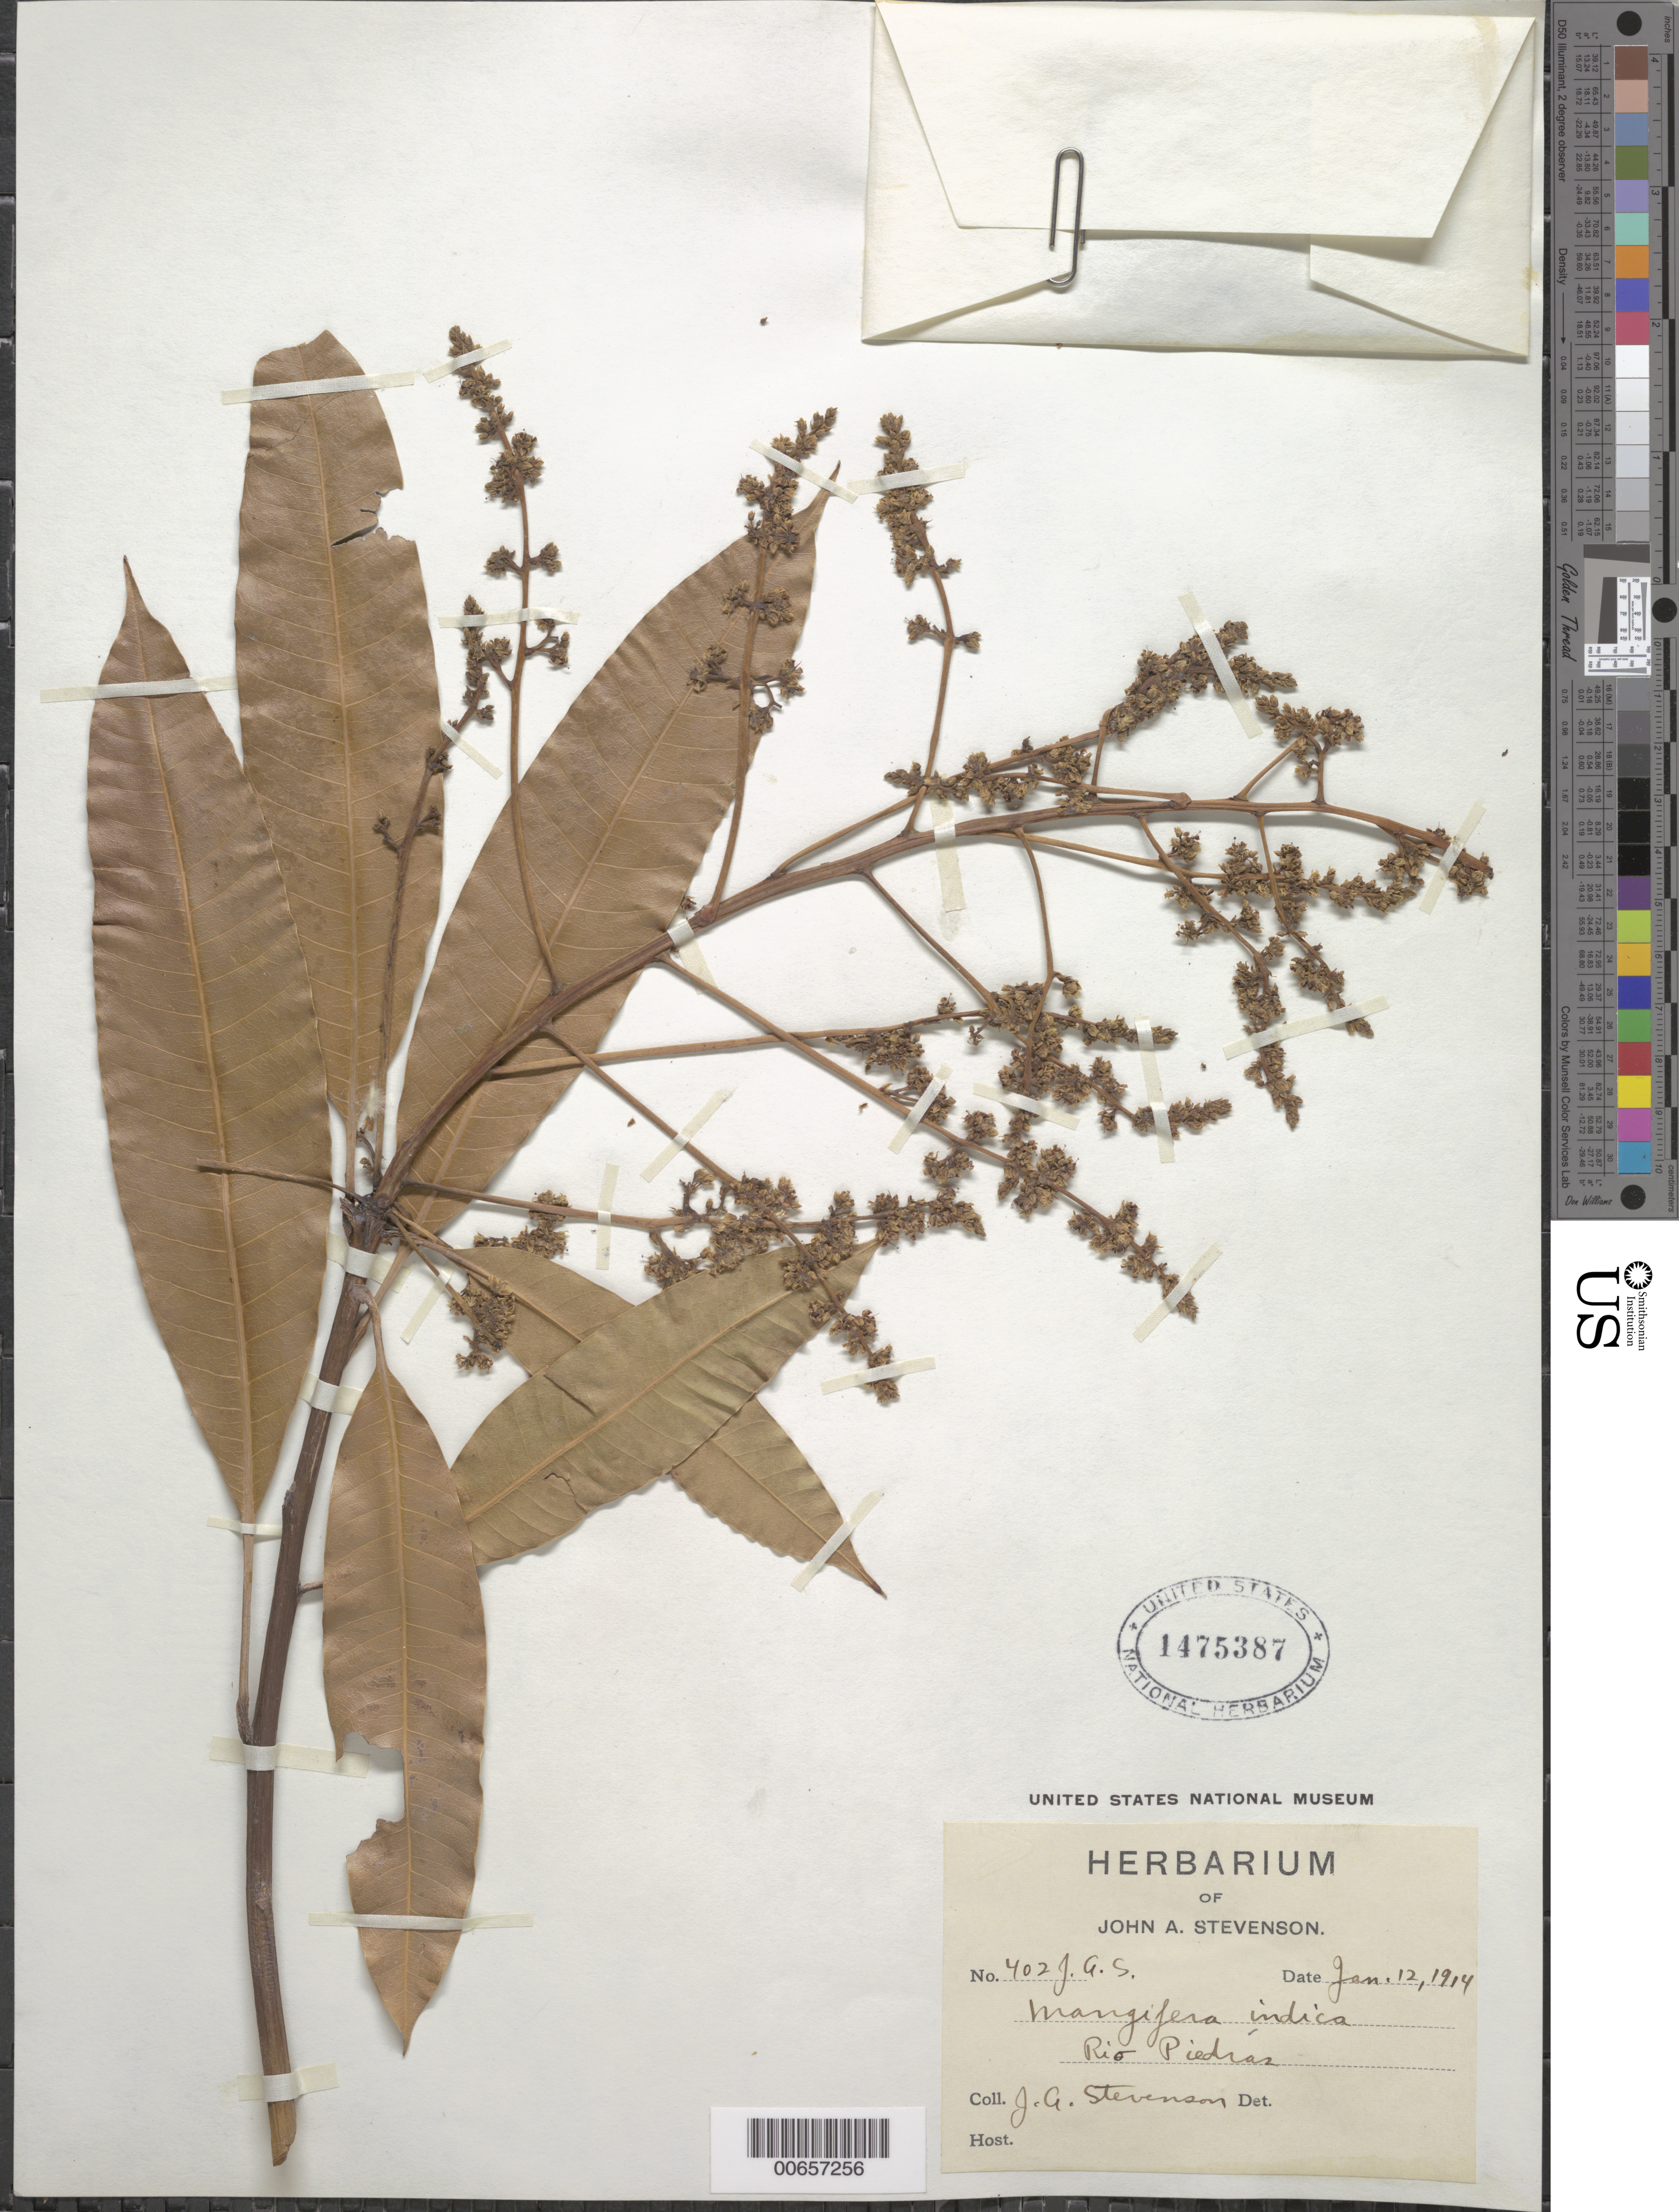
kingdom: Plantae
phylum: Tracheophyta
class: Magnoliopsida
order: Sapindales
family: Anacardiaceae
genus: Mangifera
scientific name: Mangifera indica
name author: L.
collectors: J. Stevenson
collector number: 402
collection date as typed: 12 Jan 1914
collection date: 1914-01-12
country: Puerto Rico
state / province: San Juan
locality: Rio Piedras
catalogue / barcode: US 1475387